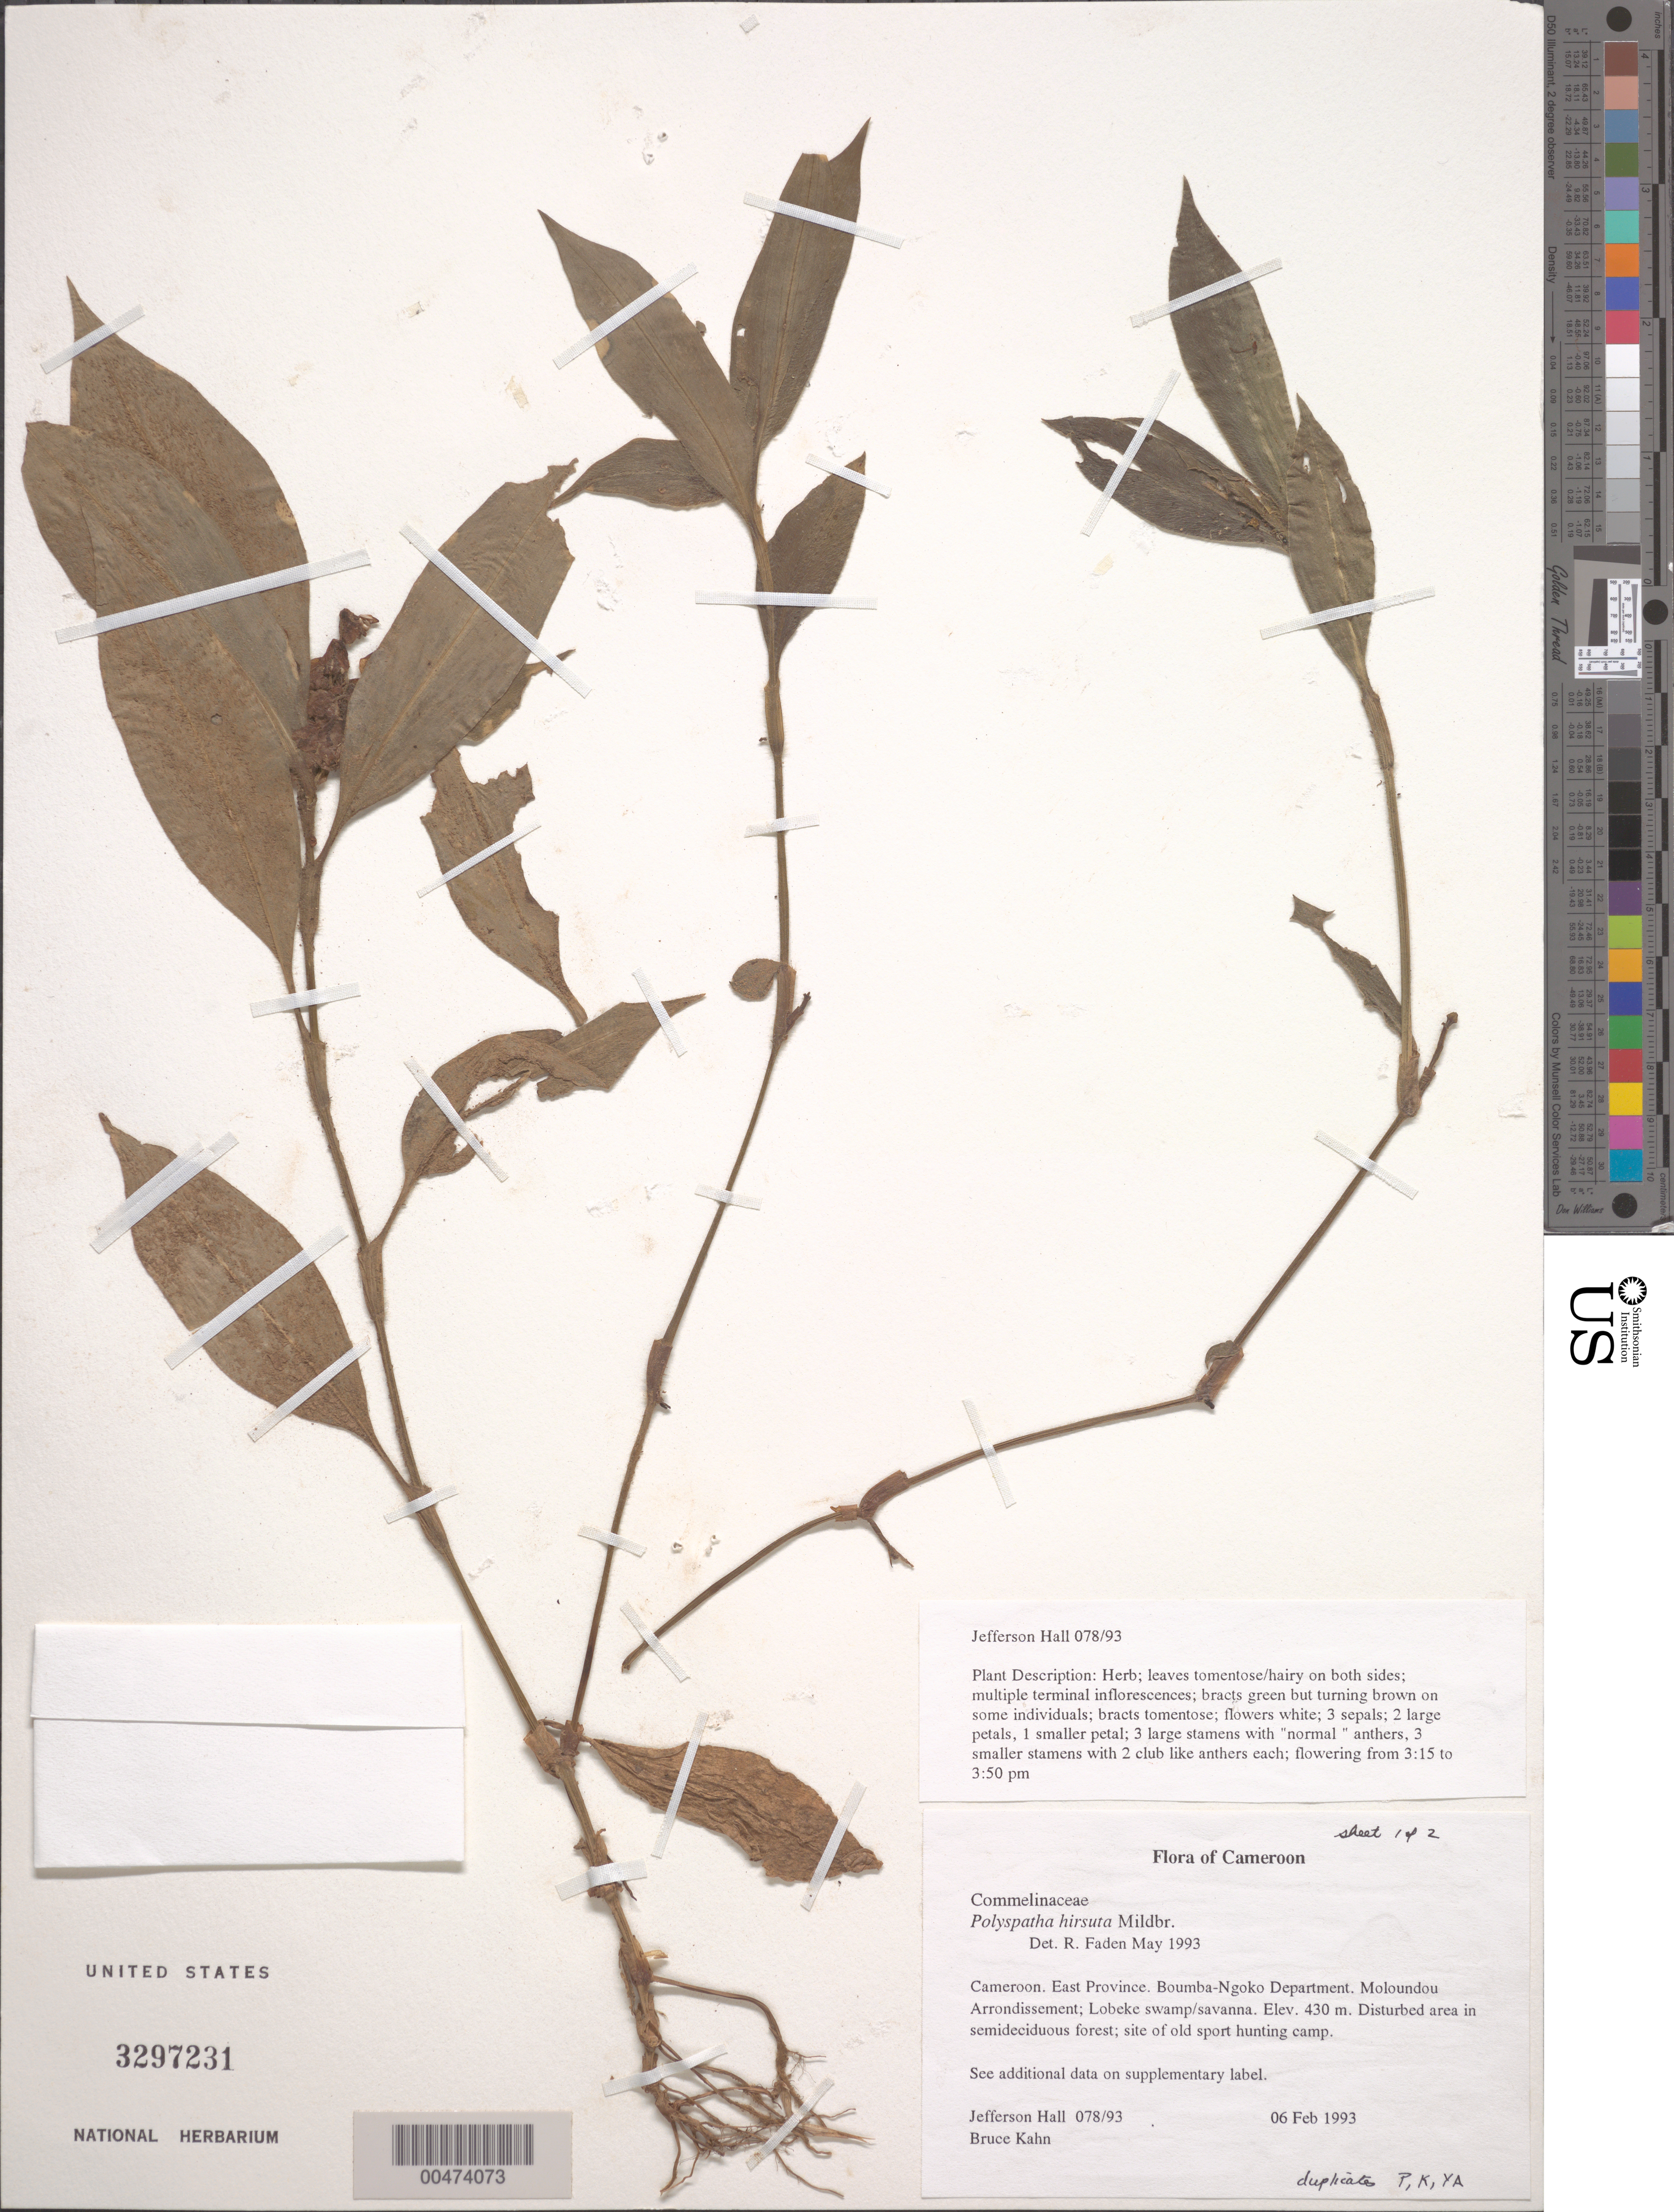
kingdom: Plantae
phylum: Tracheophyta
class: Liliopsida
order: Commelinales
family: Commelinaceae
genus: Polyspatha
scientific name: Polyspatha hirsuta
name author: Mildbr.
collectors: J. Hall & B. Kahn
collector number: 078/93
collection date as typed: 06 Feb 1993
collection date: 1993-02-06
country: Cameroon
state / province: Est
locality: Boumba-ngoko, moloundou arrondissement, lobeke swamp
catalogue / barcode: US 3297231